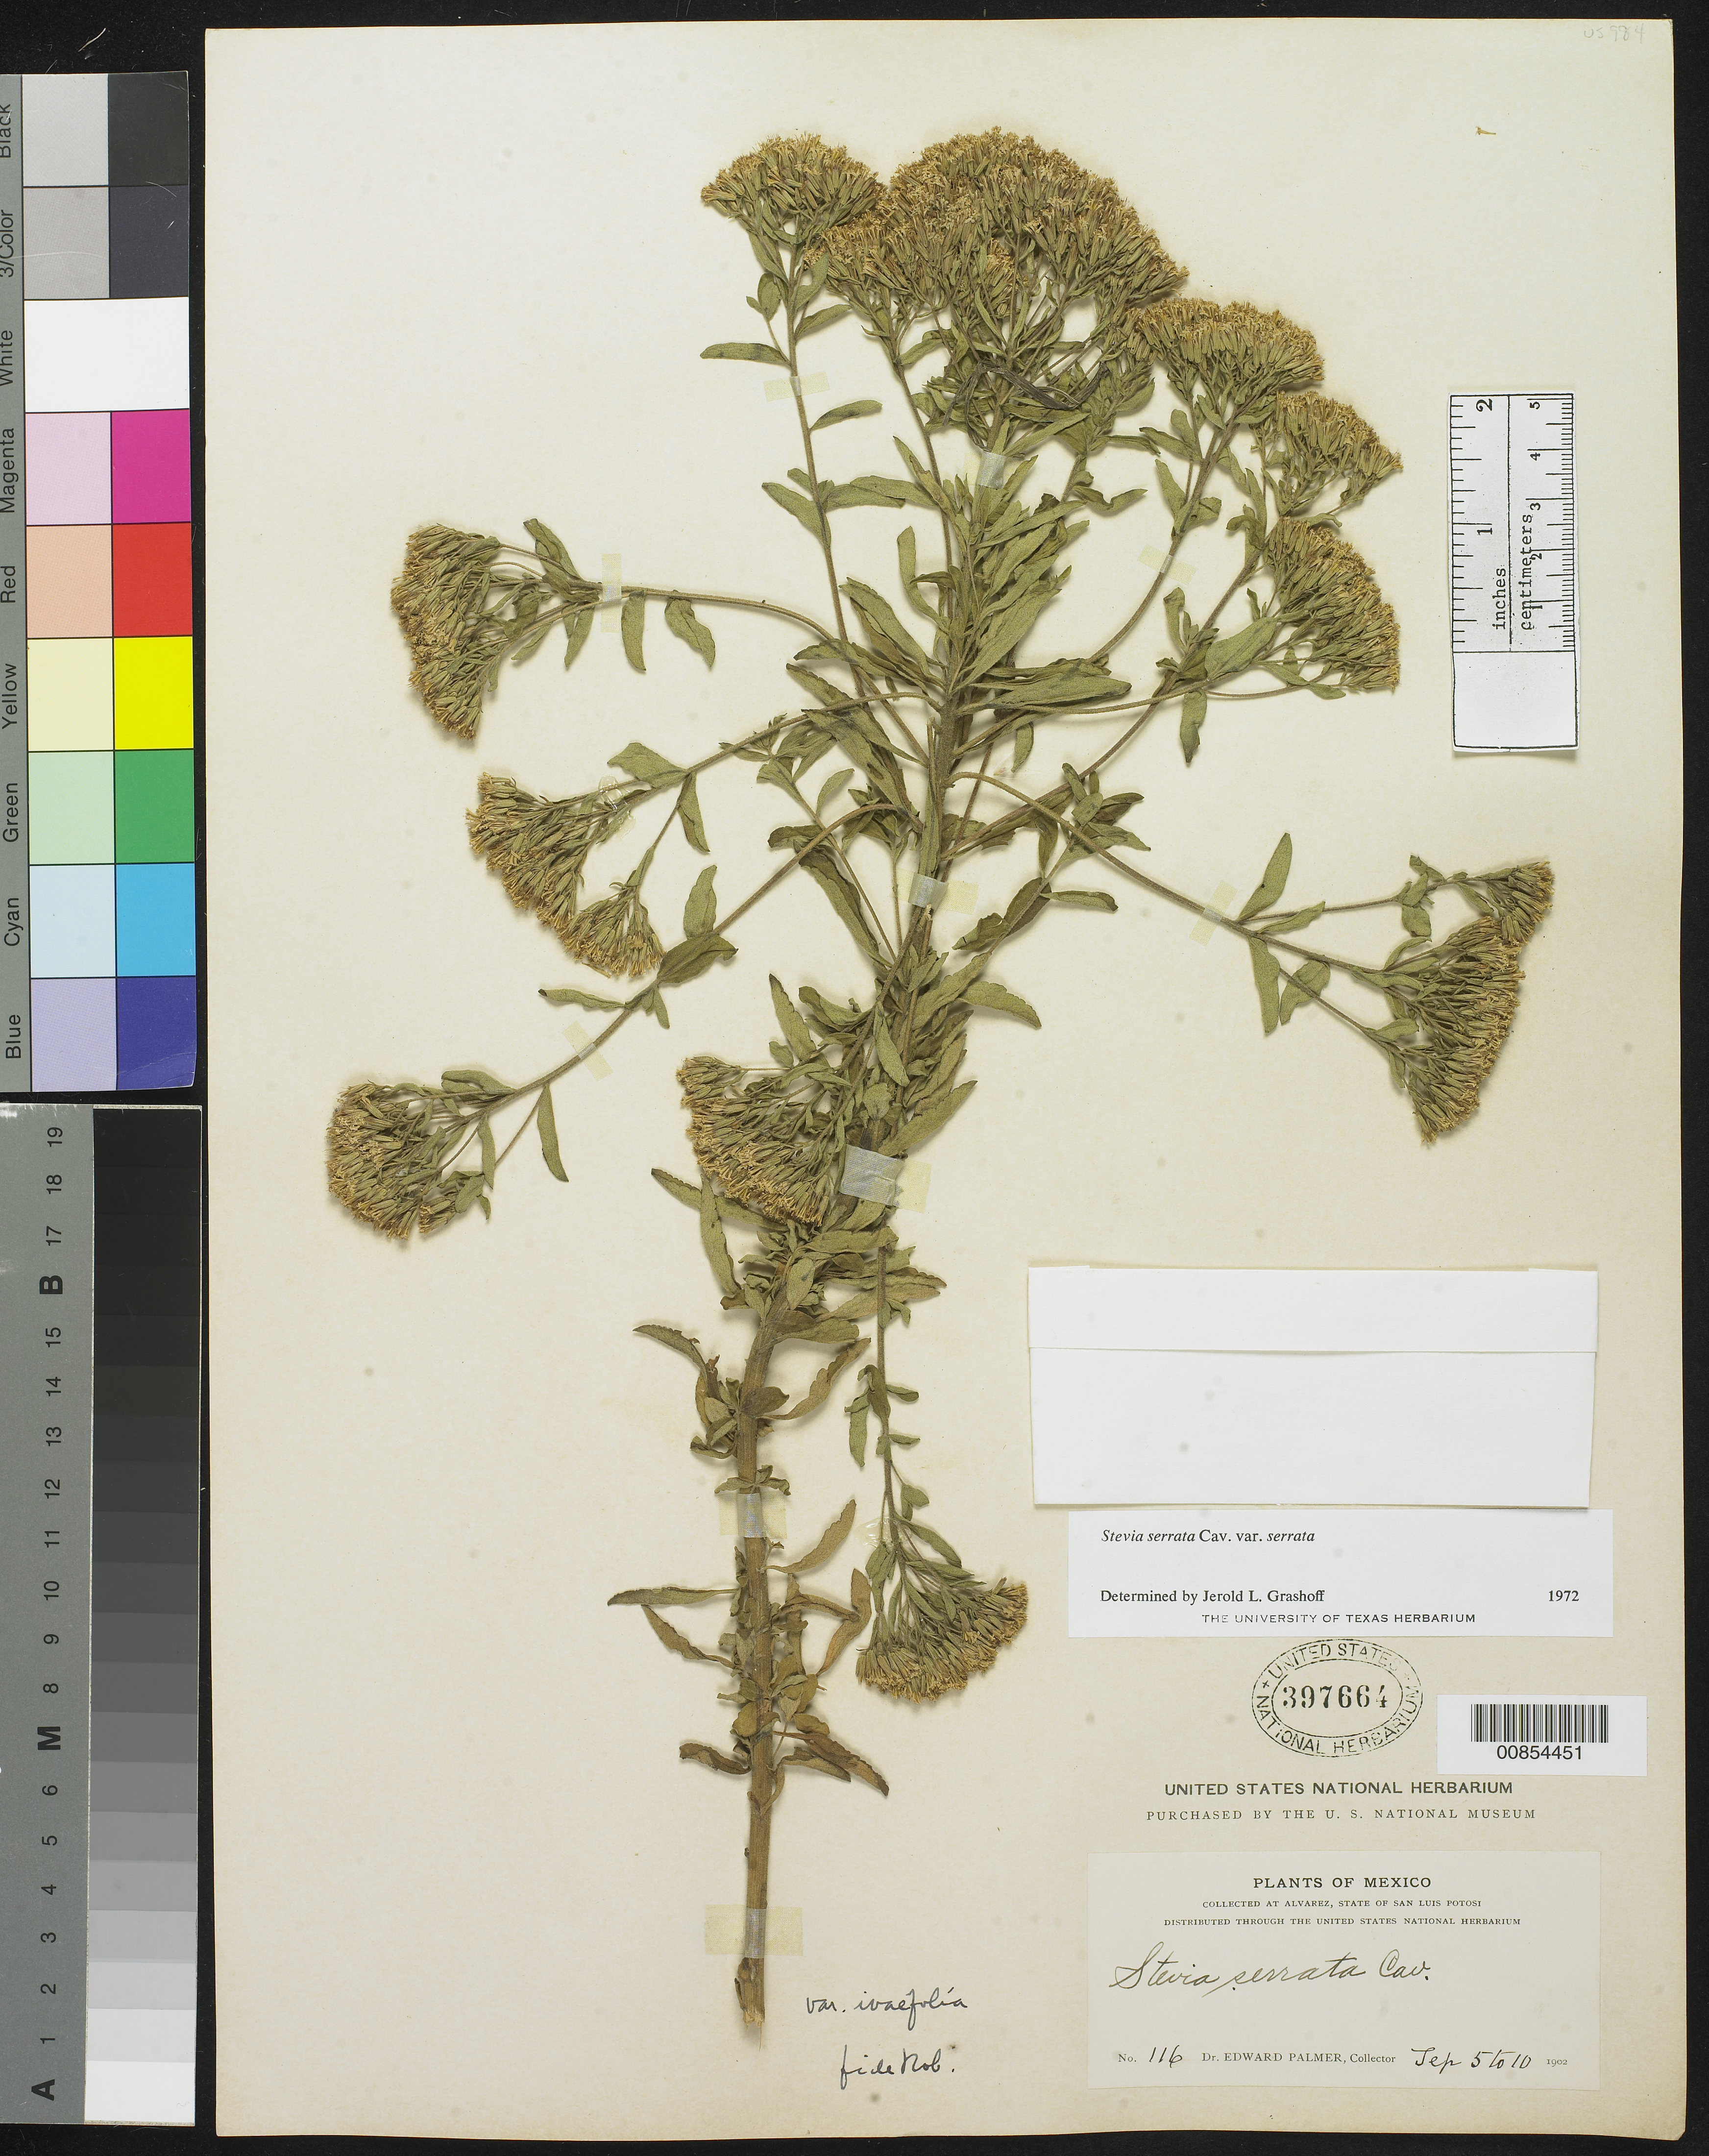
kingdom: Plantae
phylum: Tracheophyta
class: Magnoliopsida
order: Asterales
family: Asteraceae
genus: Stevia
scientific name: Stevia serrata var. serrata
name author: Cav.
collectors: E. Palmer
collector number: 116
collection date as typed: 05 Sep 1902 to 10 Sep 1902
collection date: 1902-09-05/1902-09-10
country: Mexico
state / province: San Luis Potosí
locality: Alvarez, San Luis Potosí.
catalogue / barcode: US 397664